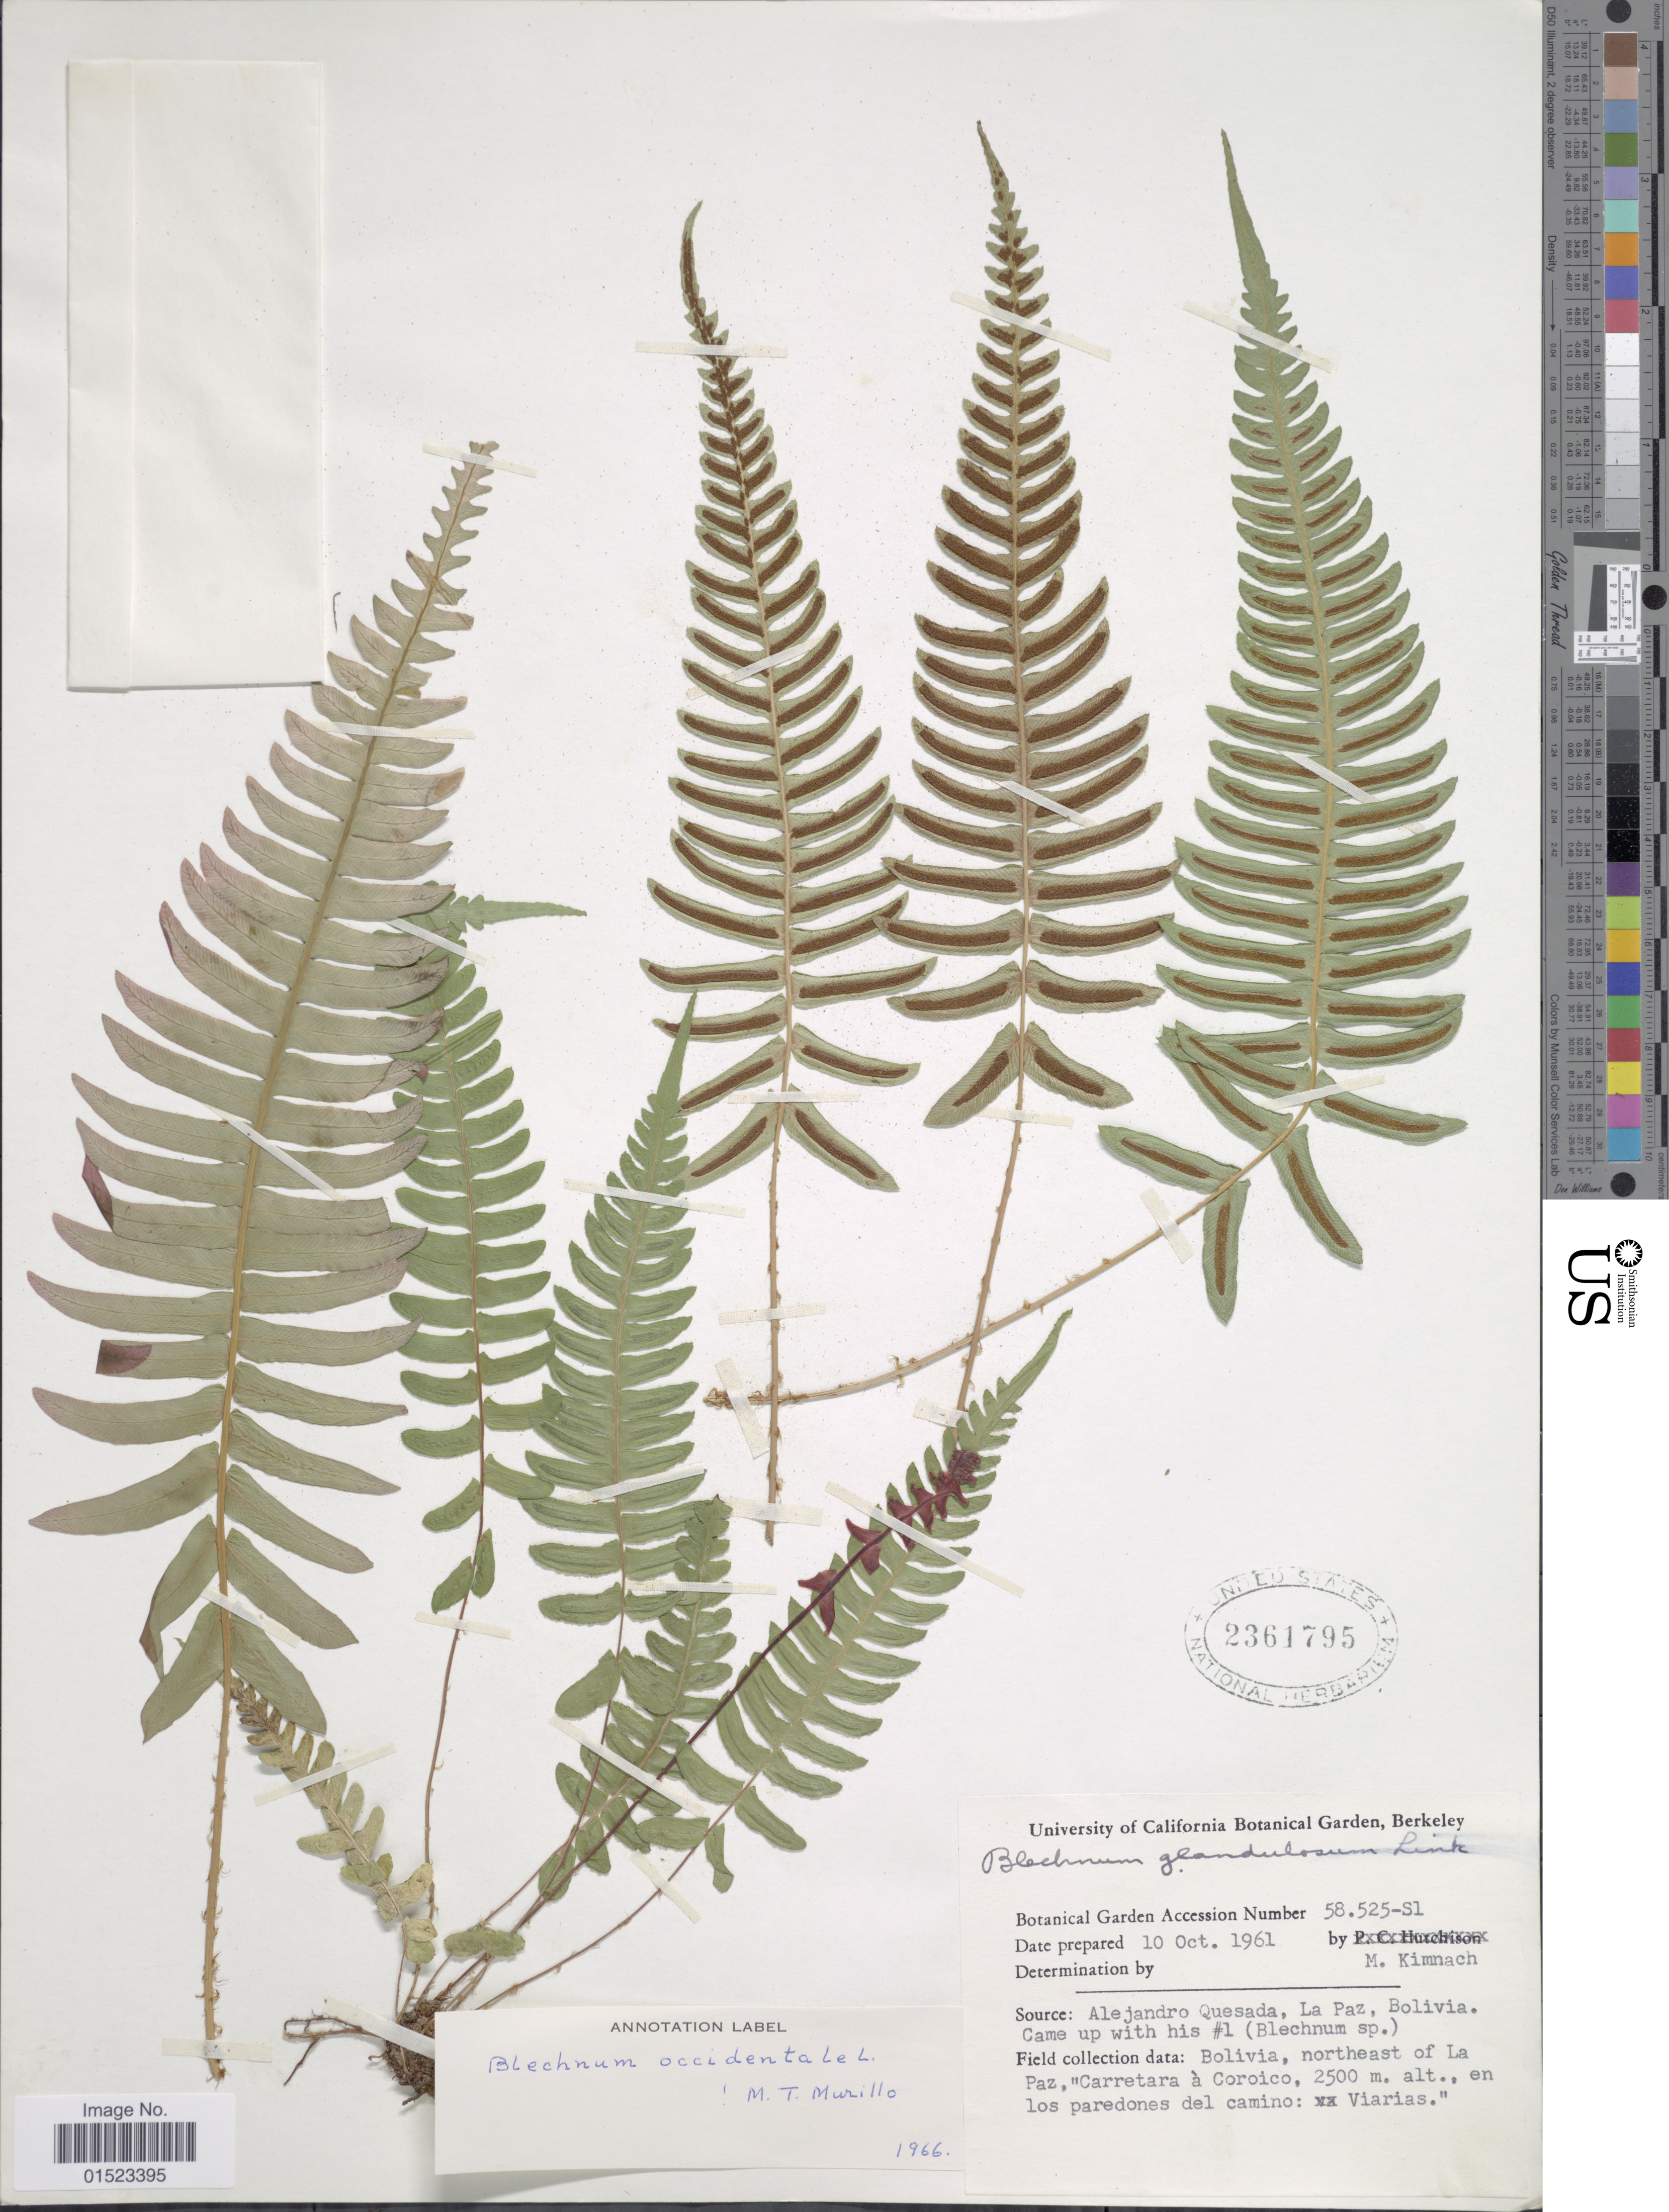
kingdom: Plantae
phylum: Tracheophyta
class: Polypodiopsida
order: Polypodiales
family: Blechnaceae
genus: Blechnum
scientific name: Blechnum glandulosum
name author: Link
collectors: M. W. Kimnach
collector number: Botanical Garden Accession 58525-S1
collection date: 1961-10-10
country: United States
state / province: California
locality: University of California Botanical Garden, Berkely, Field Collection Data : Boivia, northeast of La Paz, "Carretara a Coroico, en los paredones del camino: viarias", Source: Alejandro Quesada, La Paz, Bolivia, Came up with his #1 (Blechnum sp.)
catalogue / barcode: US 2361795